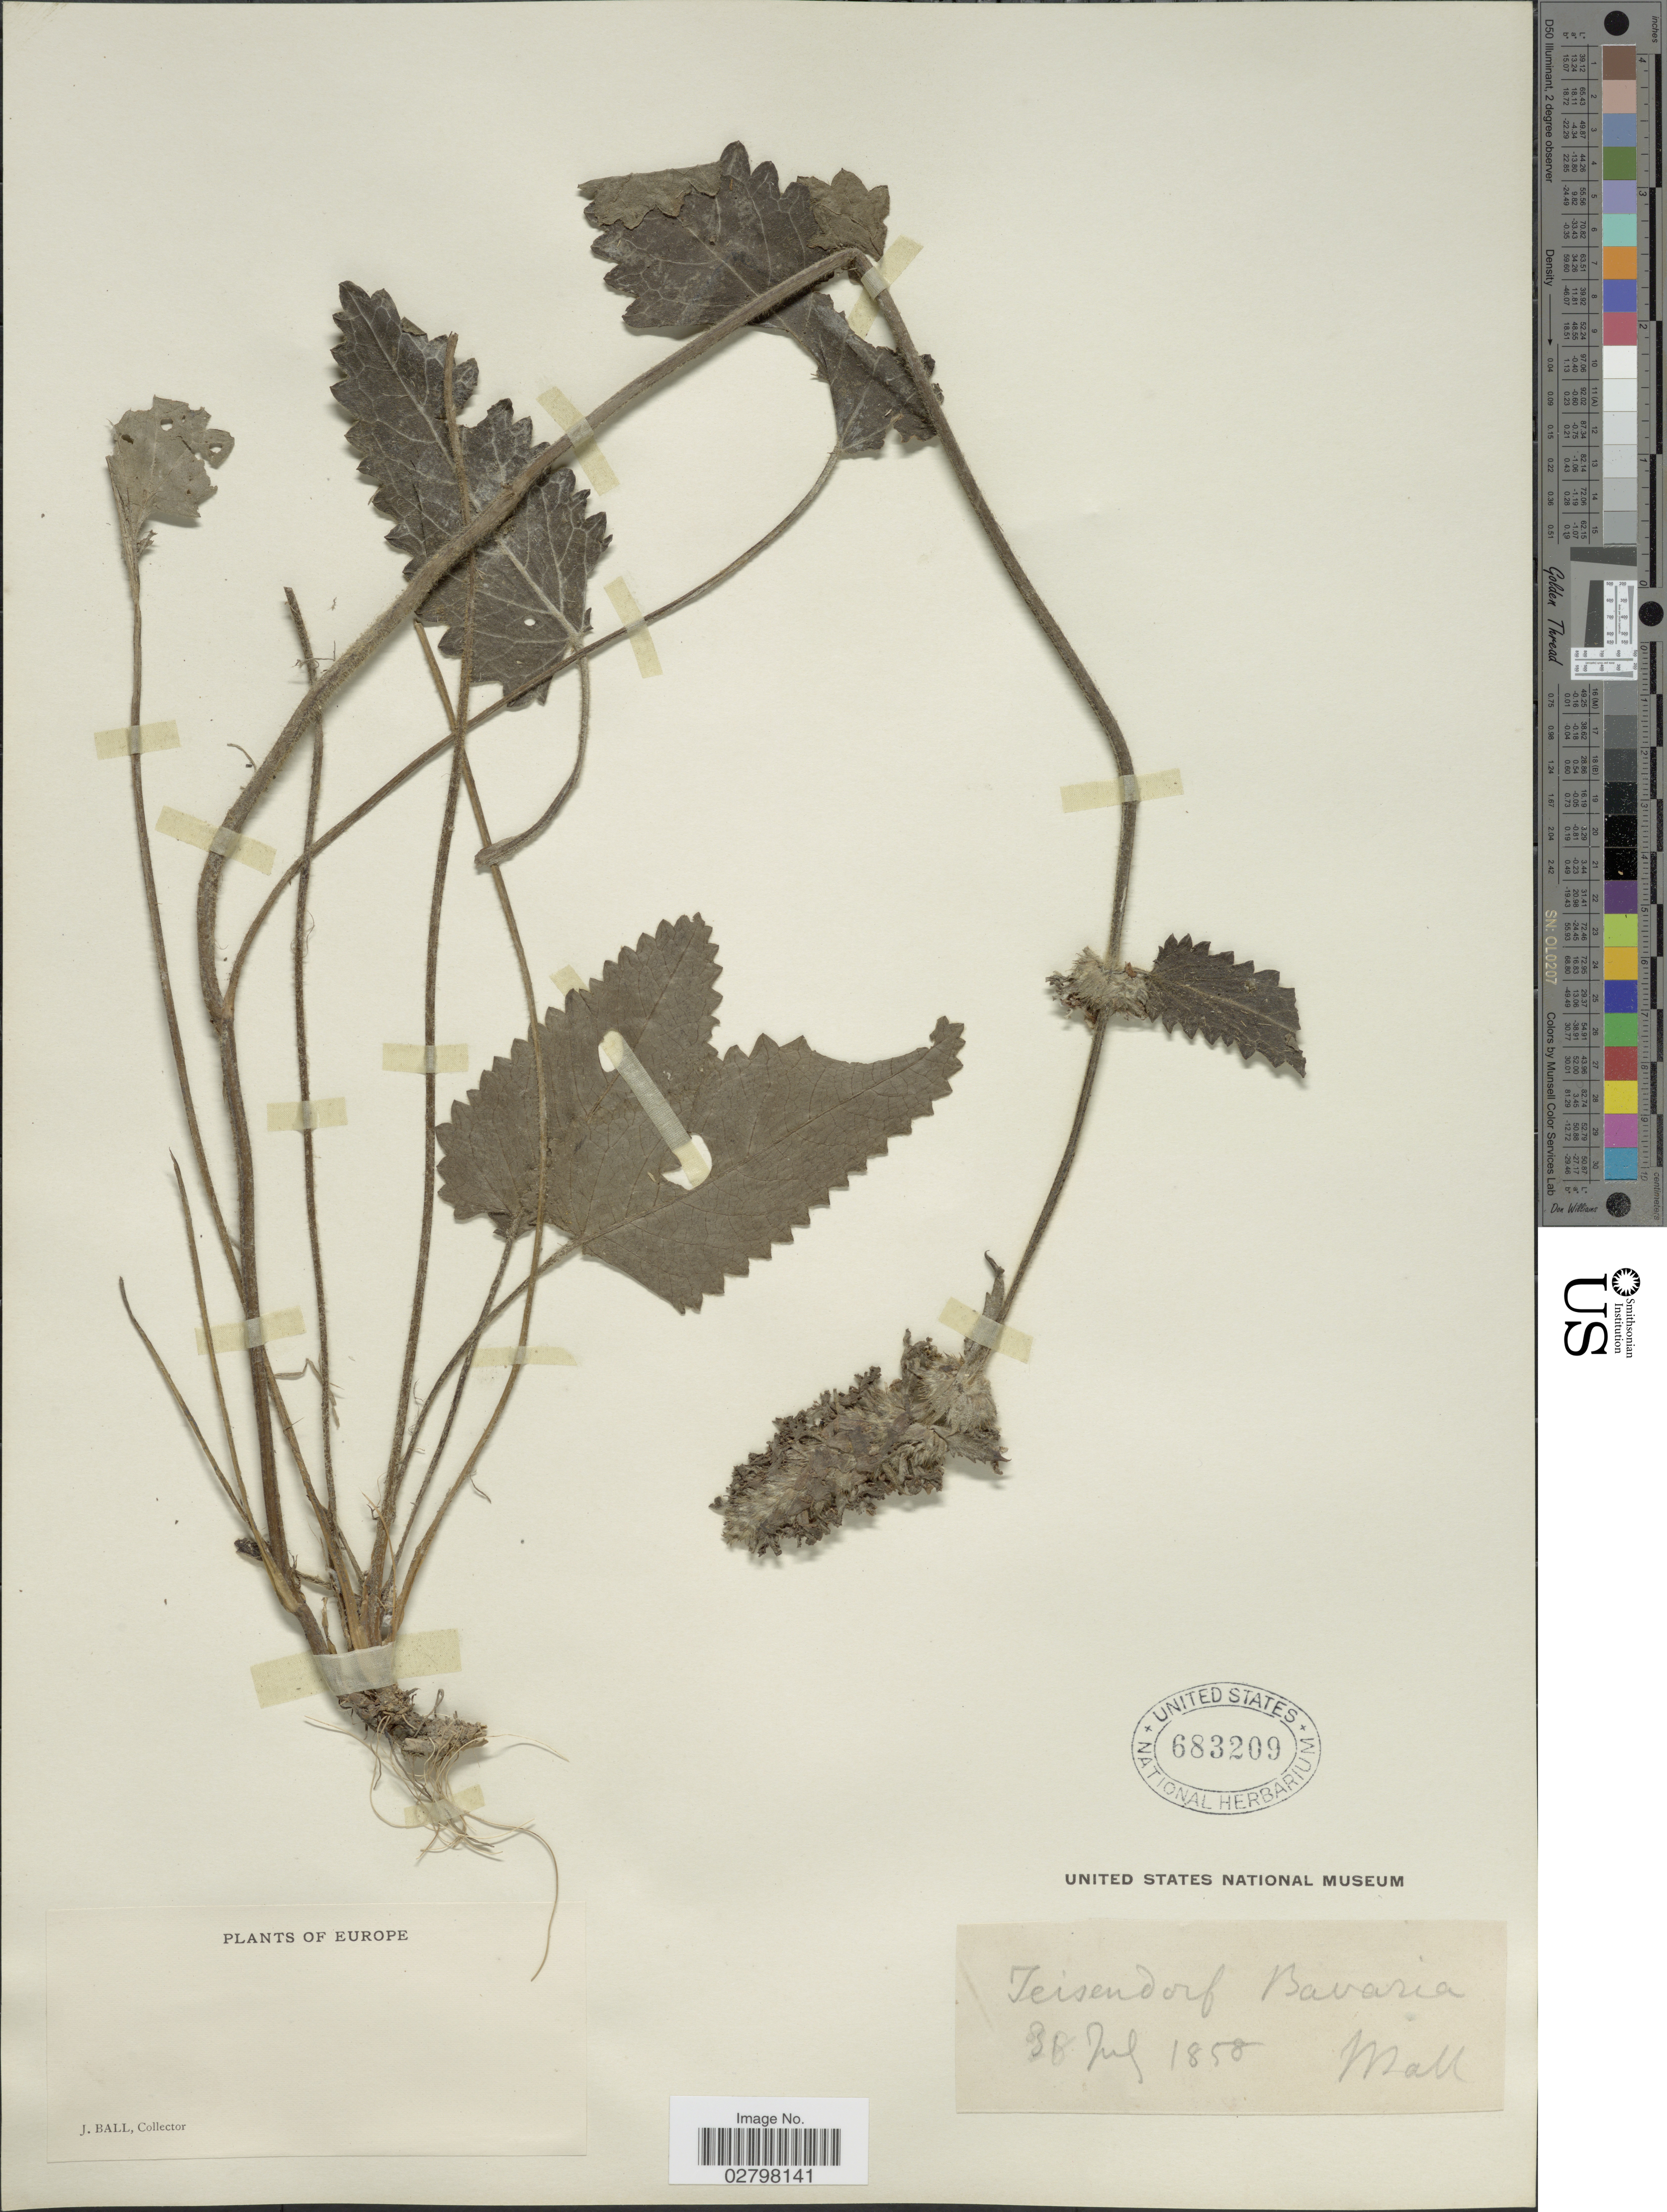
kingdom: Plantae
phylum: Tracheophyta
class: Magnoliopsida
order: Lamiales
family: Lamiaceae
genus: Stachys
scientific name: Stachys sp.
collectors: J. Ball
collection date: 1858-07-31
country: Germany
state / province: Bayern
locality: Teisendorf Bavaria. Europe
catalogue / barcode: US 683209